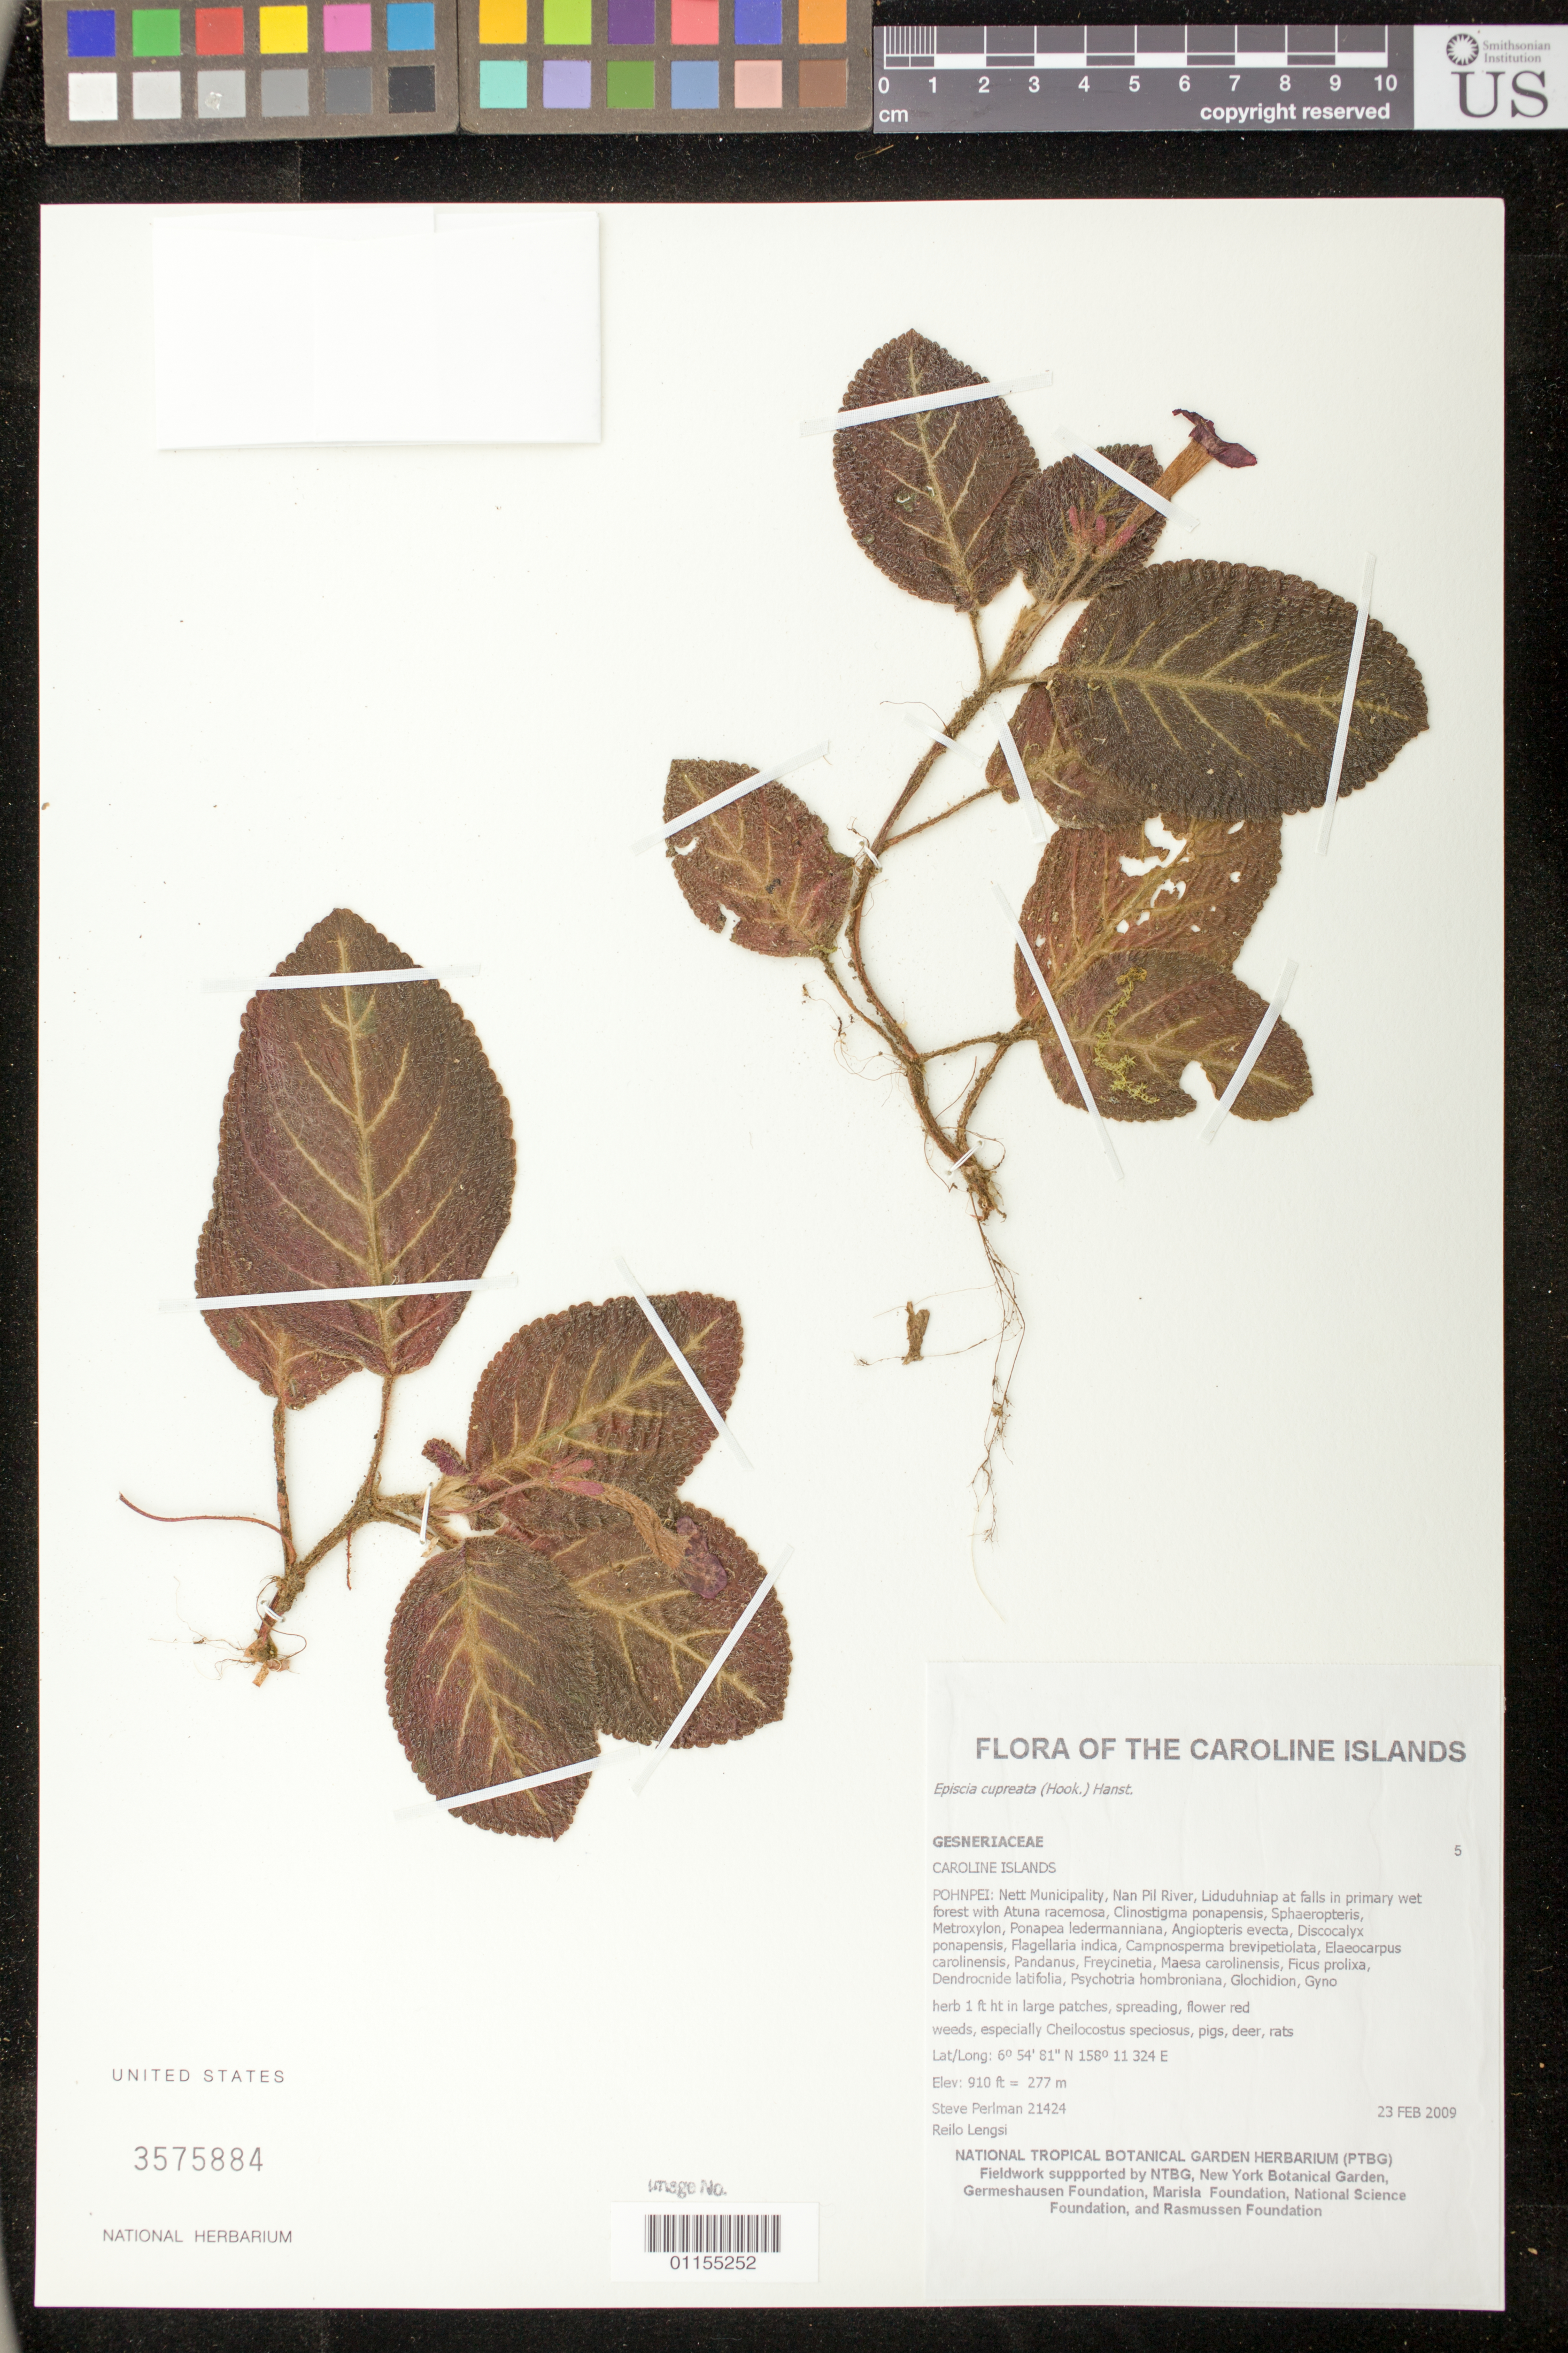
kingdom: Plantae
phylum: Tracheophyta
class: Magnoliopsida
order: Lamiales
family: Gesneriaceae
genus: Episcia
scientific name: Episcia cupreata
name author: (Hook.) Hanst.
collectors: S. P. Perlman & R. Lengsi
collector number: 21424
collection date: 2009-02-23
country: Micronesia, Federated States of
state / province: Pohnpei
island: Pohnpei [Ponape]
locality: Net municipality, Nan Pil river, Liduduhniap at fall.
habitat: wet forest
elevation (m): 277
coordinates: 6 54 81 N, 158 11 324 E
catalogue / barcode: US 3575884